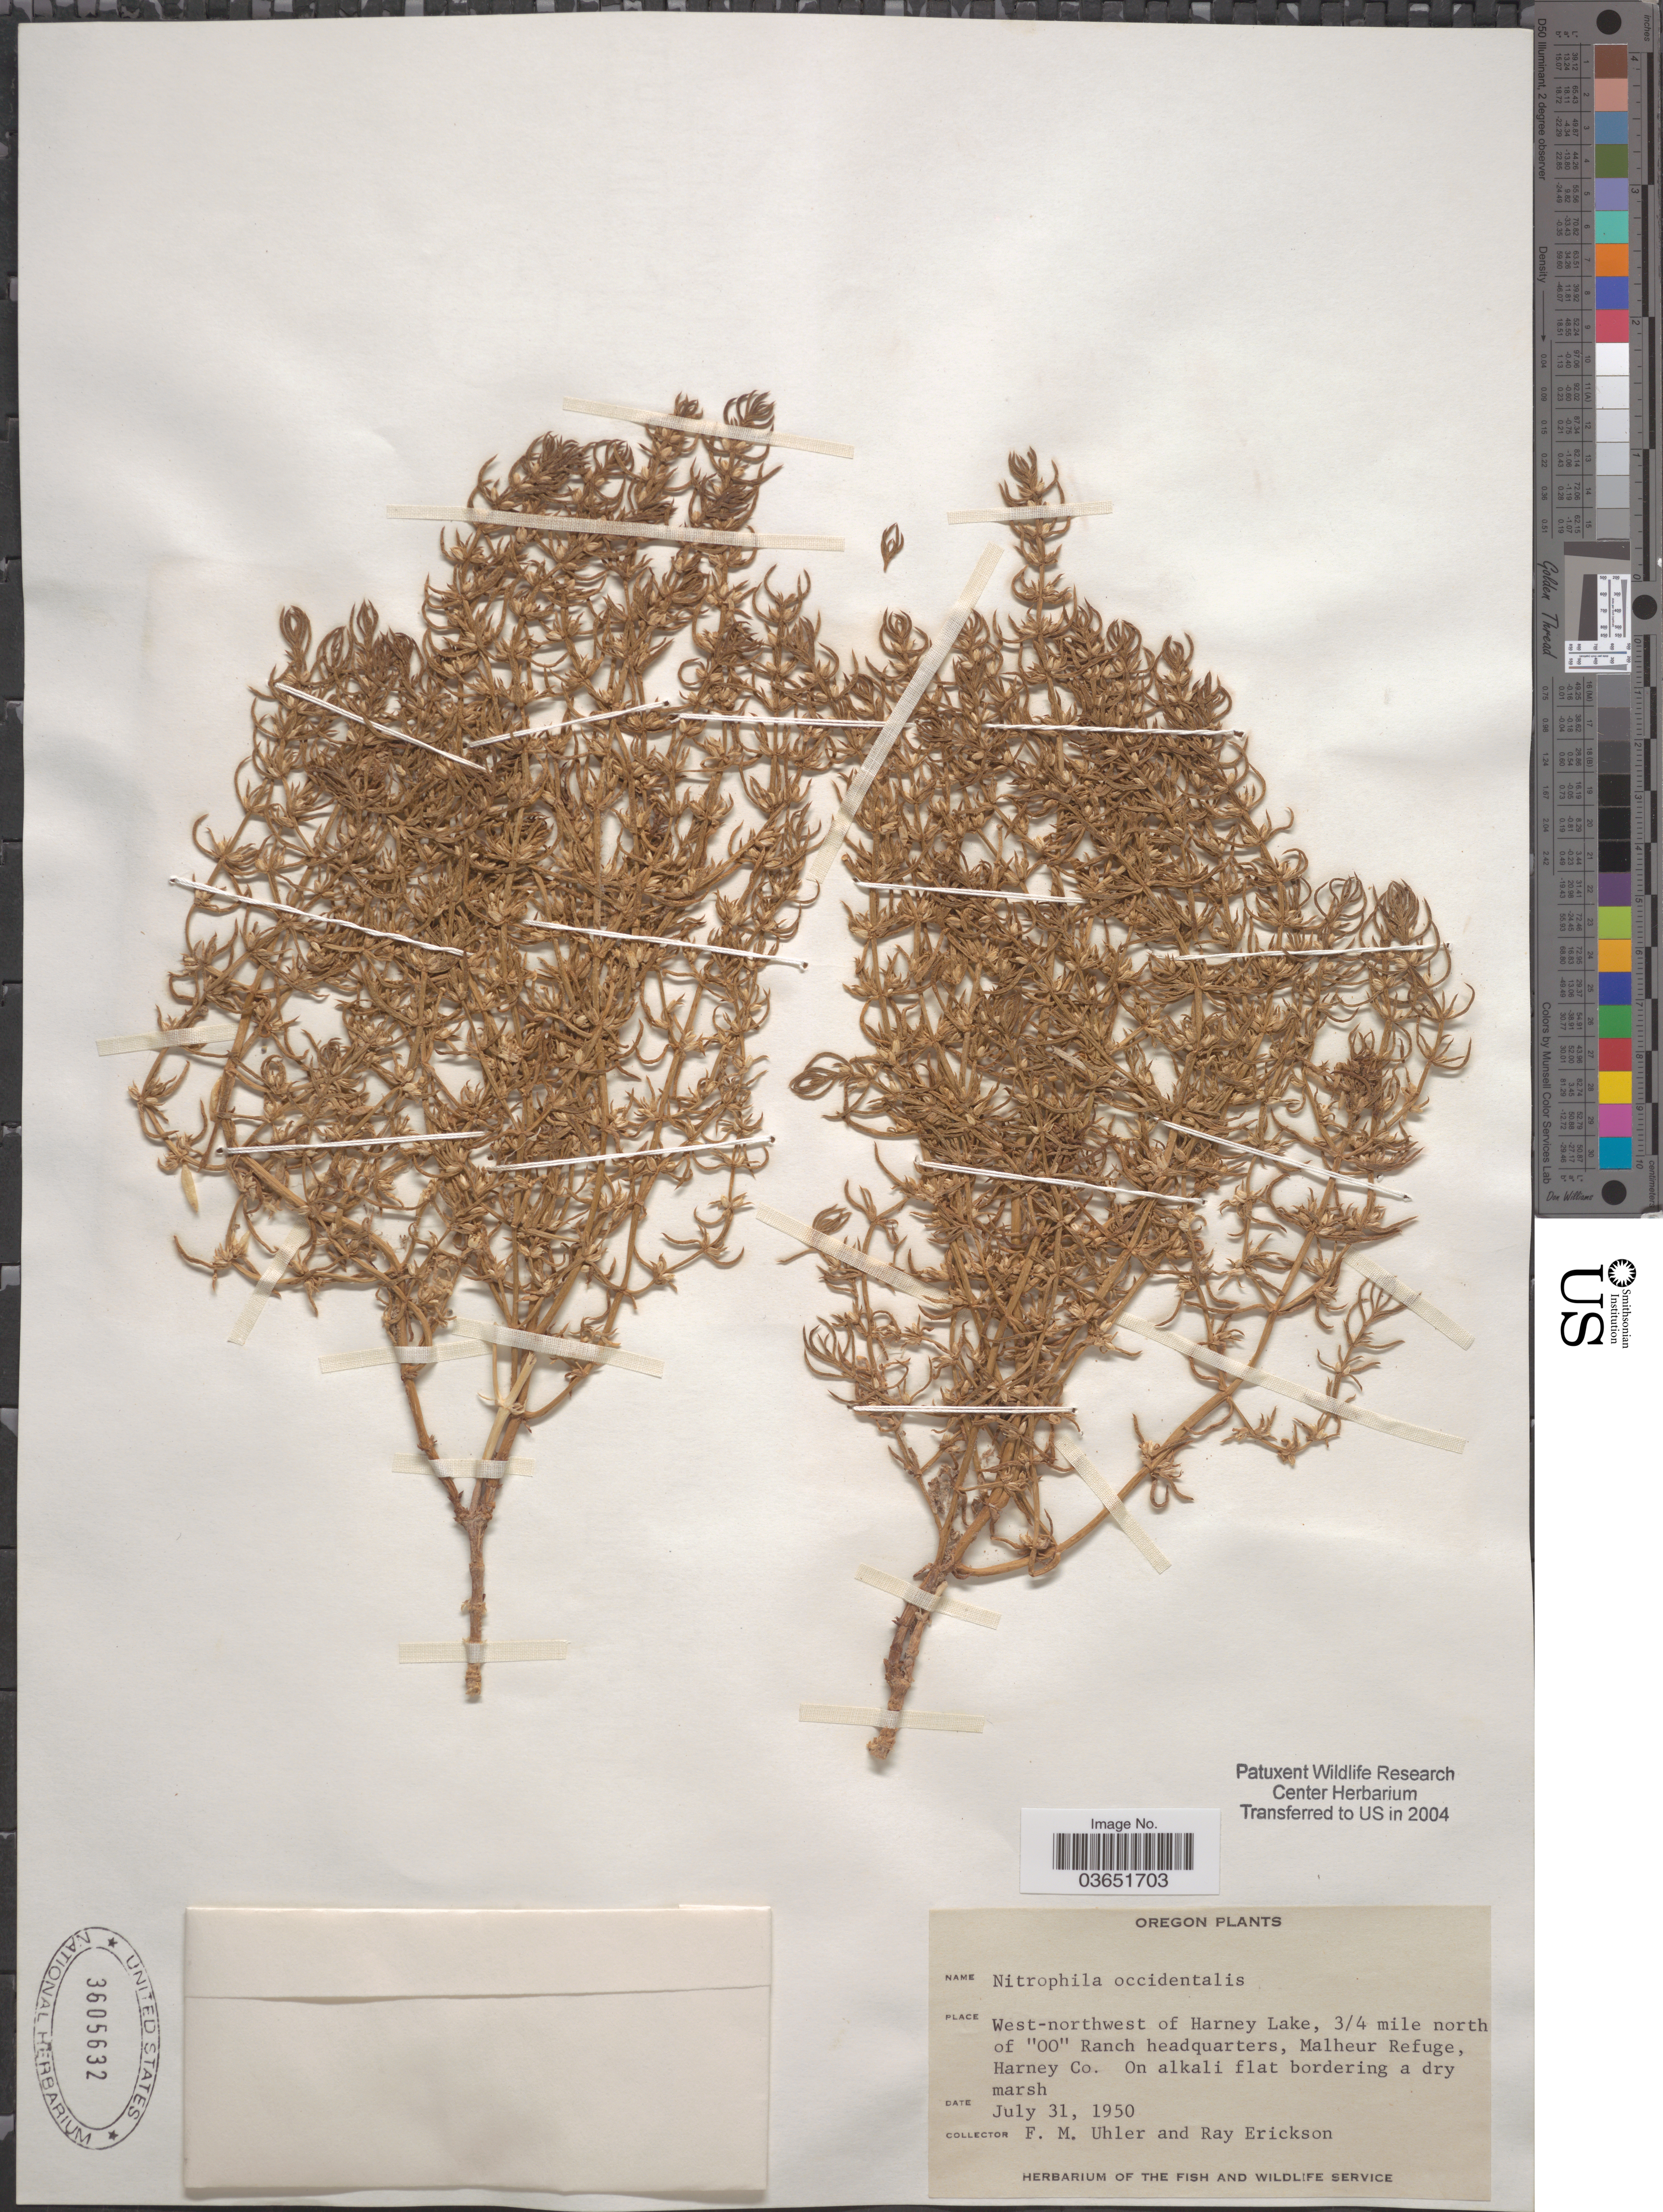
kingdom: Plantae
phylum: Tracheophyta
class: Magnoliopsida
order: Caryophyllales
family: Amaranthaceae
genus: Nitrophila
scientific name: Nitrophila occidentalis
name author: (Moq.) S. Watson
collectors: F. M. Uhler & R. Erickson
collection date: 1950-07-31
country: United States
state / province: Oregon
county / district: Harney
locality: West-northwest of Harney Lake, 3/4 mile north of "00" Ranch headquarters, Malheur Refuge, Harney Co.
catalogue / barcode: US 3605632